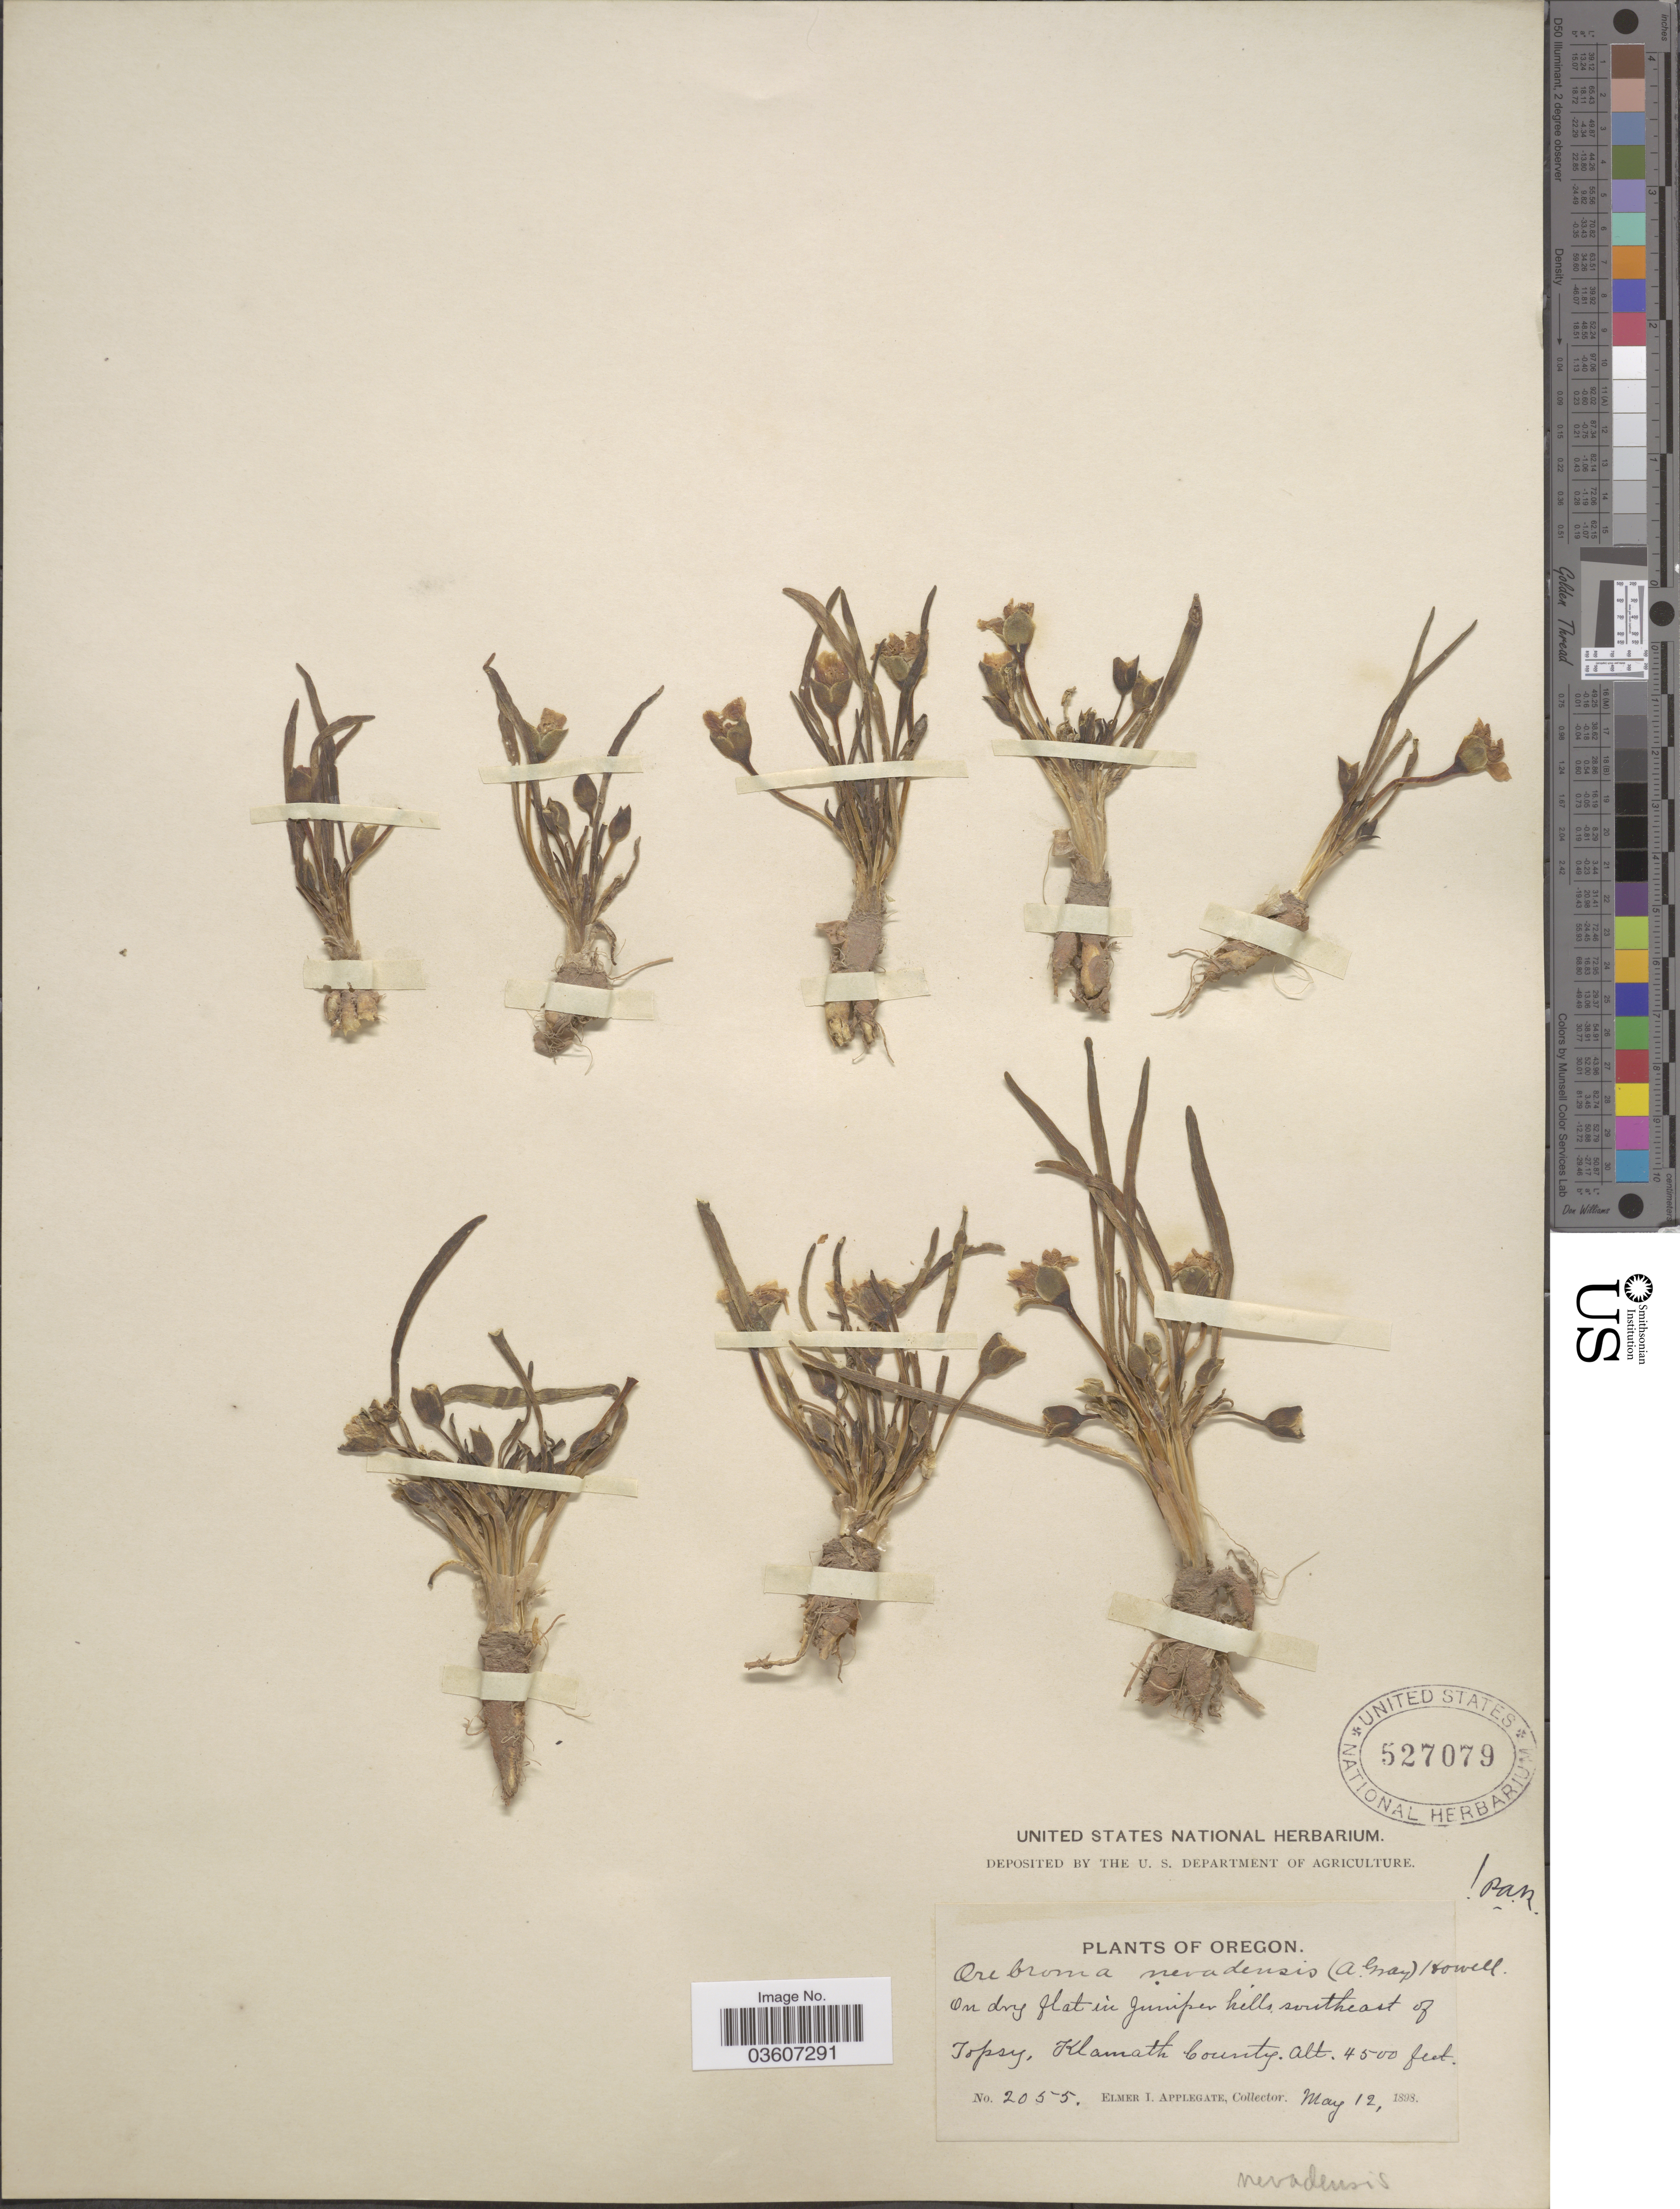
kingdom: Plantae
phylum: Tracheophyta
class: Magnoliopsida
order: Caryophyllales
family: Montiaceae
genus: Lewisia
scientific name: Lewisia nevadensis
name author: (A. Gray) B.L. Rob.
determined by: Strong, Mark T., (BOT), Smithsonian Institution - National Museum of Natural History (UNITED STATES)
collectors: E. I. Applegate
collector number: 2055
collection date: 1898-05-12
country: United States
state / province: Oregon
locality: On dry flat in Juniper hills southeast of Topsy, Klamath County.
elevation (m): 1372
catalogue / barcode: US 527079